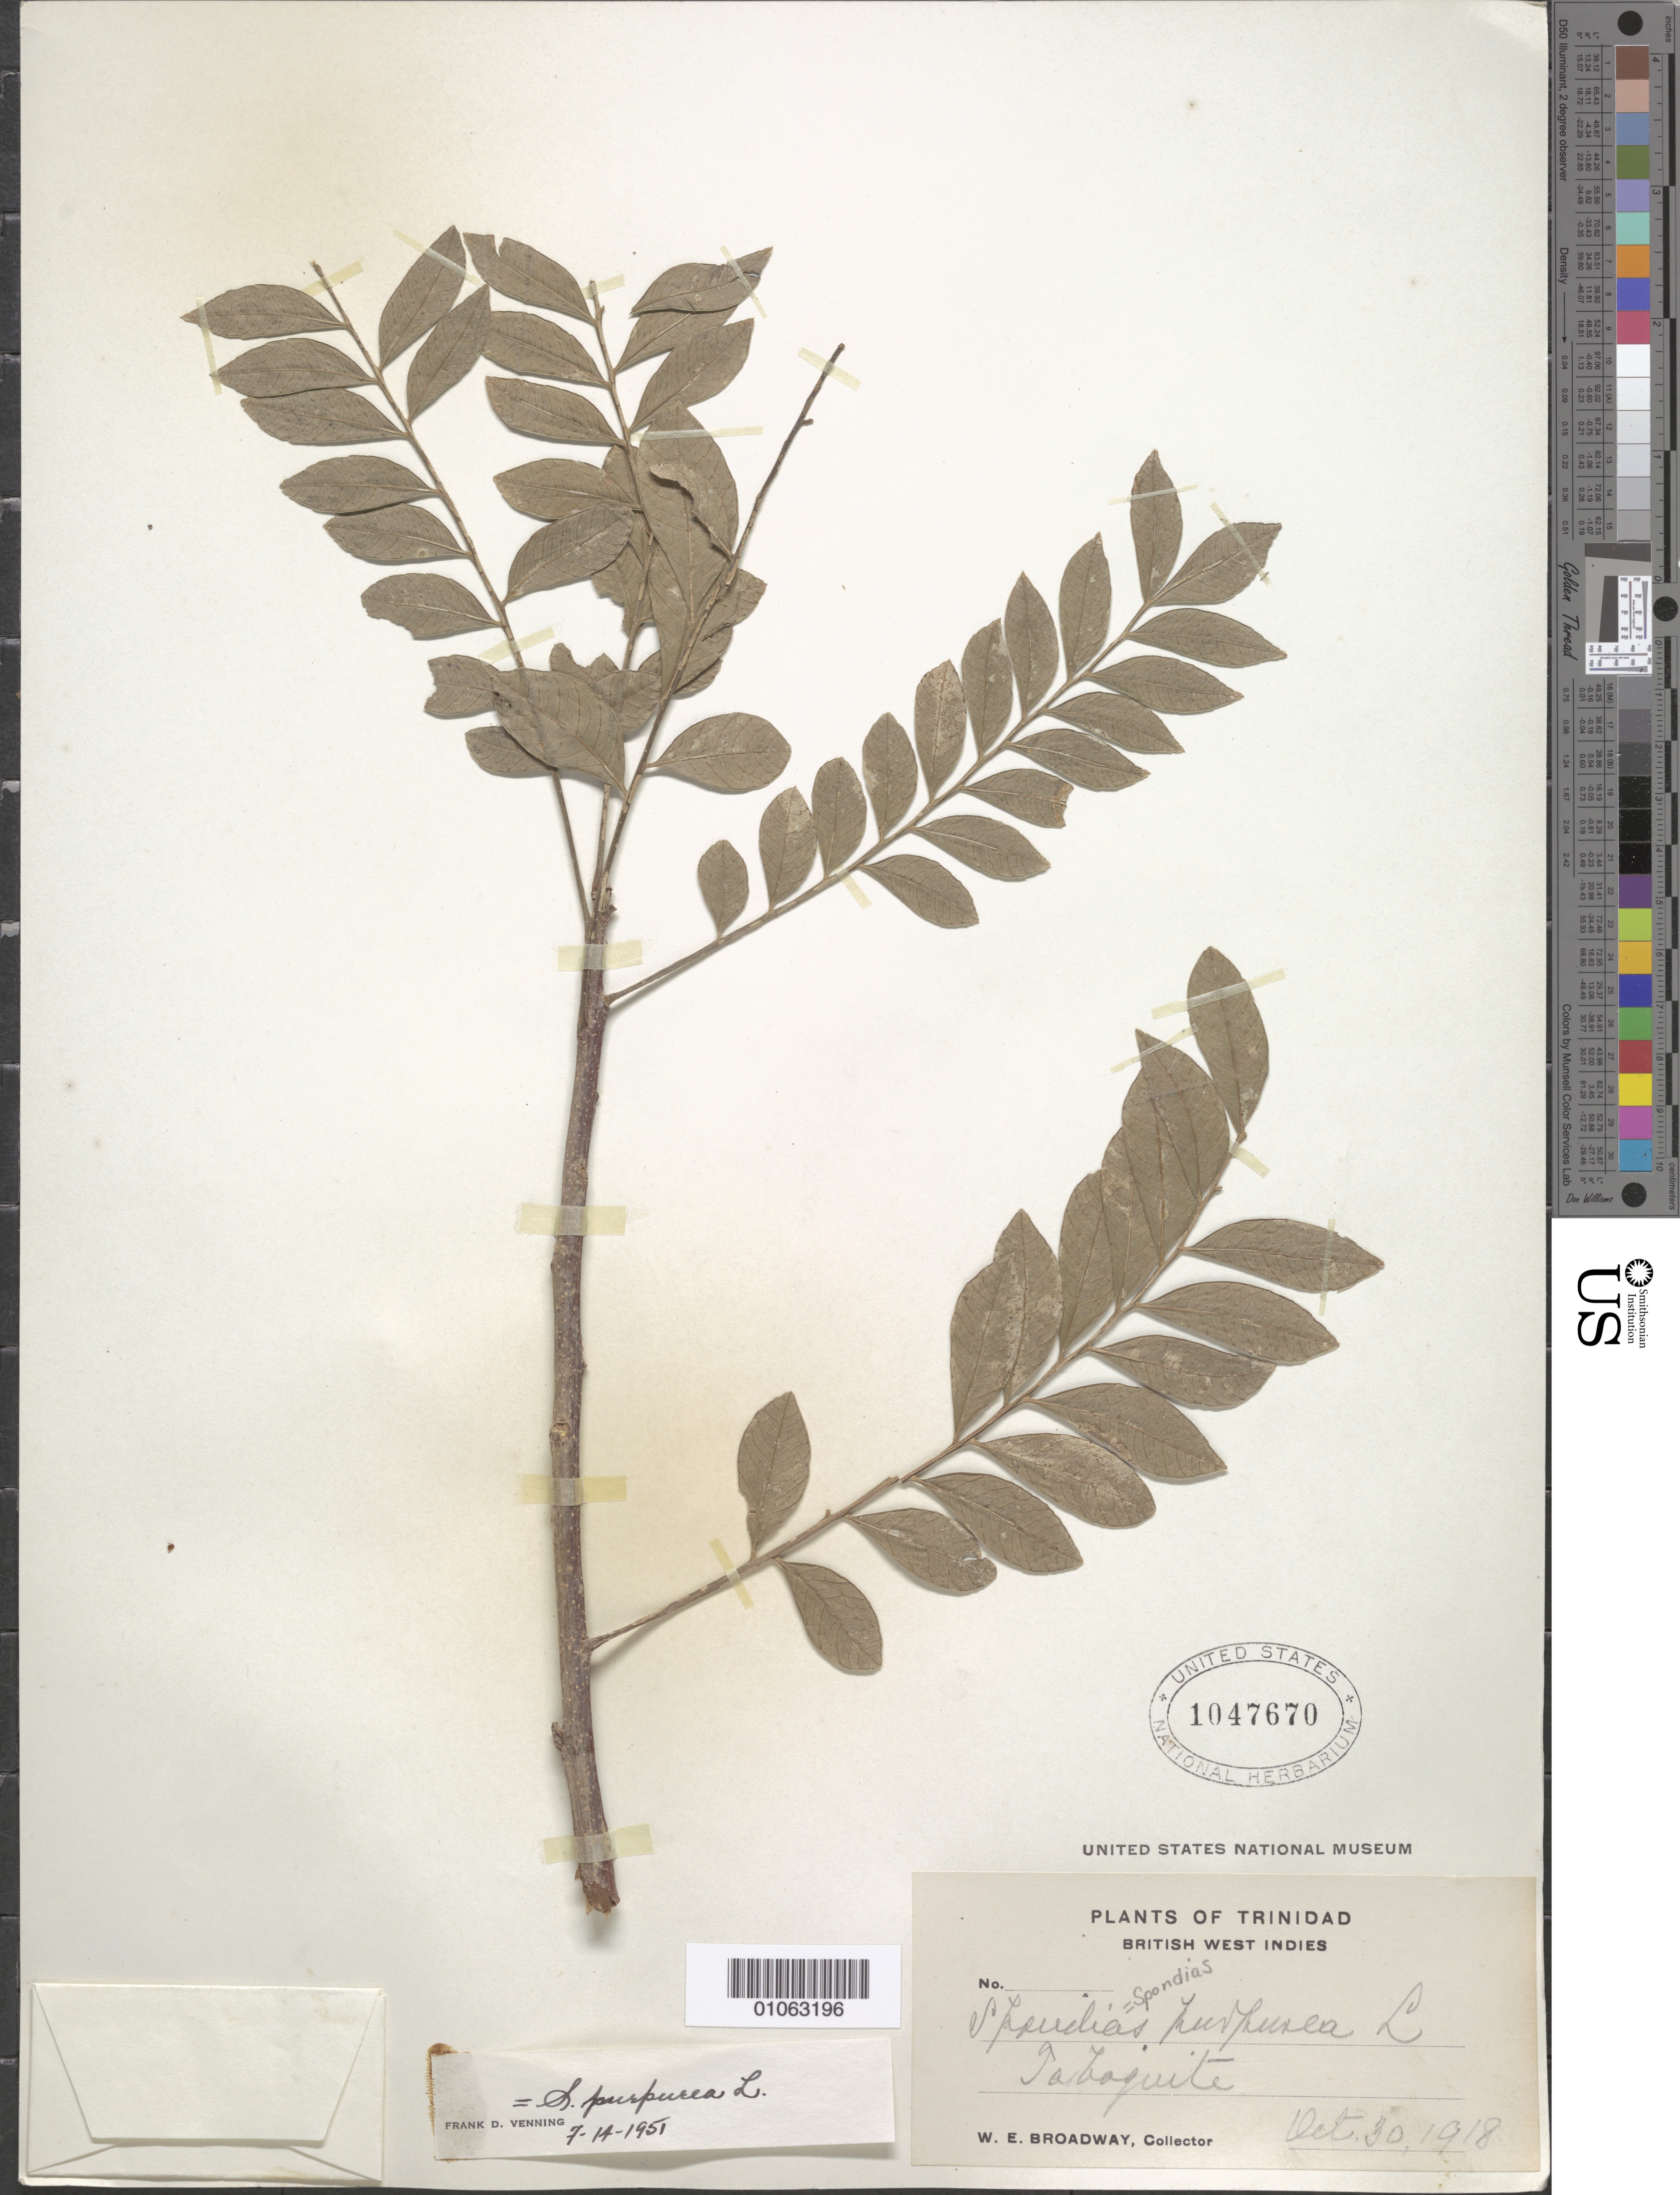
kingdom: Plantae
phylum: Tracheophyta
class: Magnoliopsida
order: Sapindales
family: Anacardiaceae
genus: Spondias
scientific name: Spondias purpurea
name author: L.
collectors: W. E. Broadway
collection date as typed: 30 Oct 1918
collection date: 1918-10-30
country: Trinidad and Tobago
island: Trinidad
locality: Tabaquita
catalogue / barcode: US 1047670